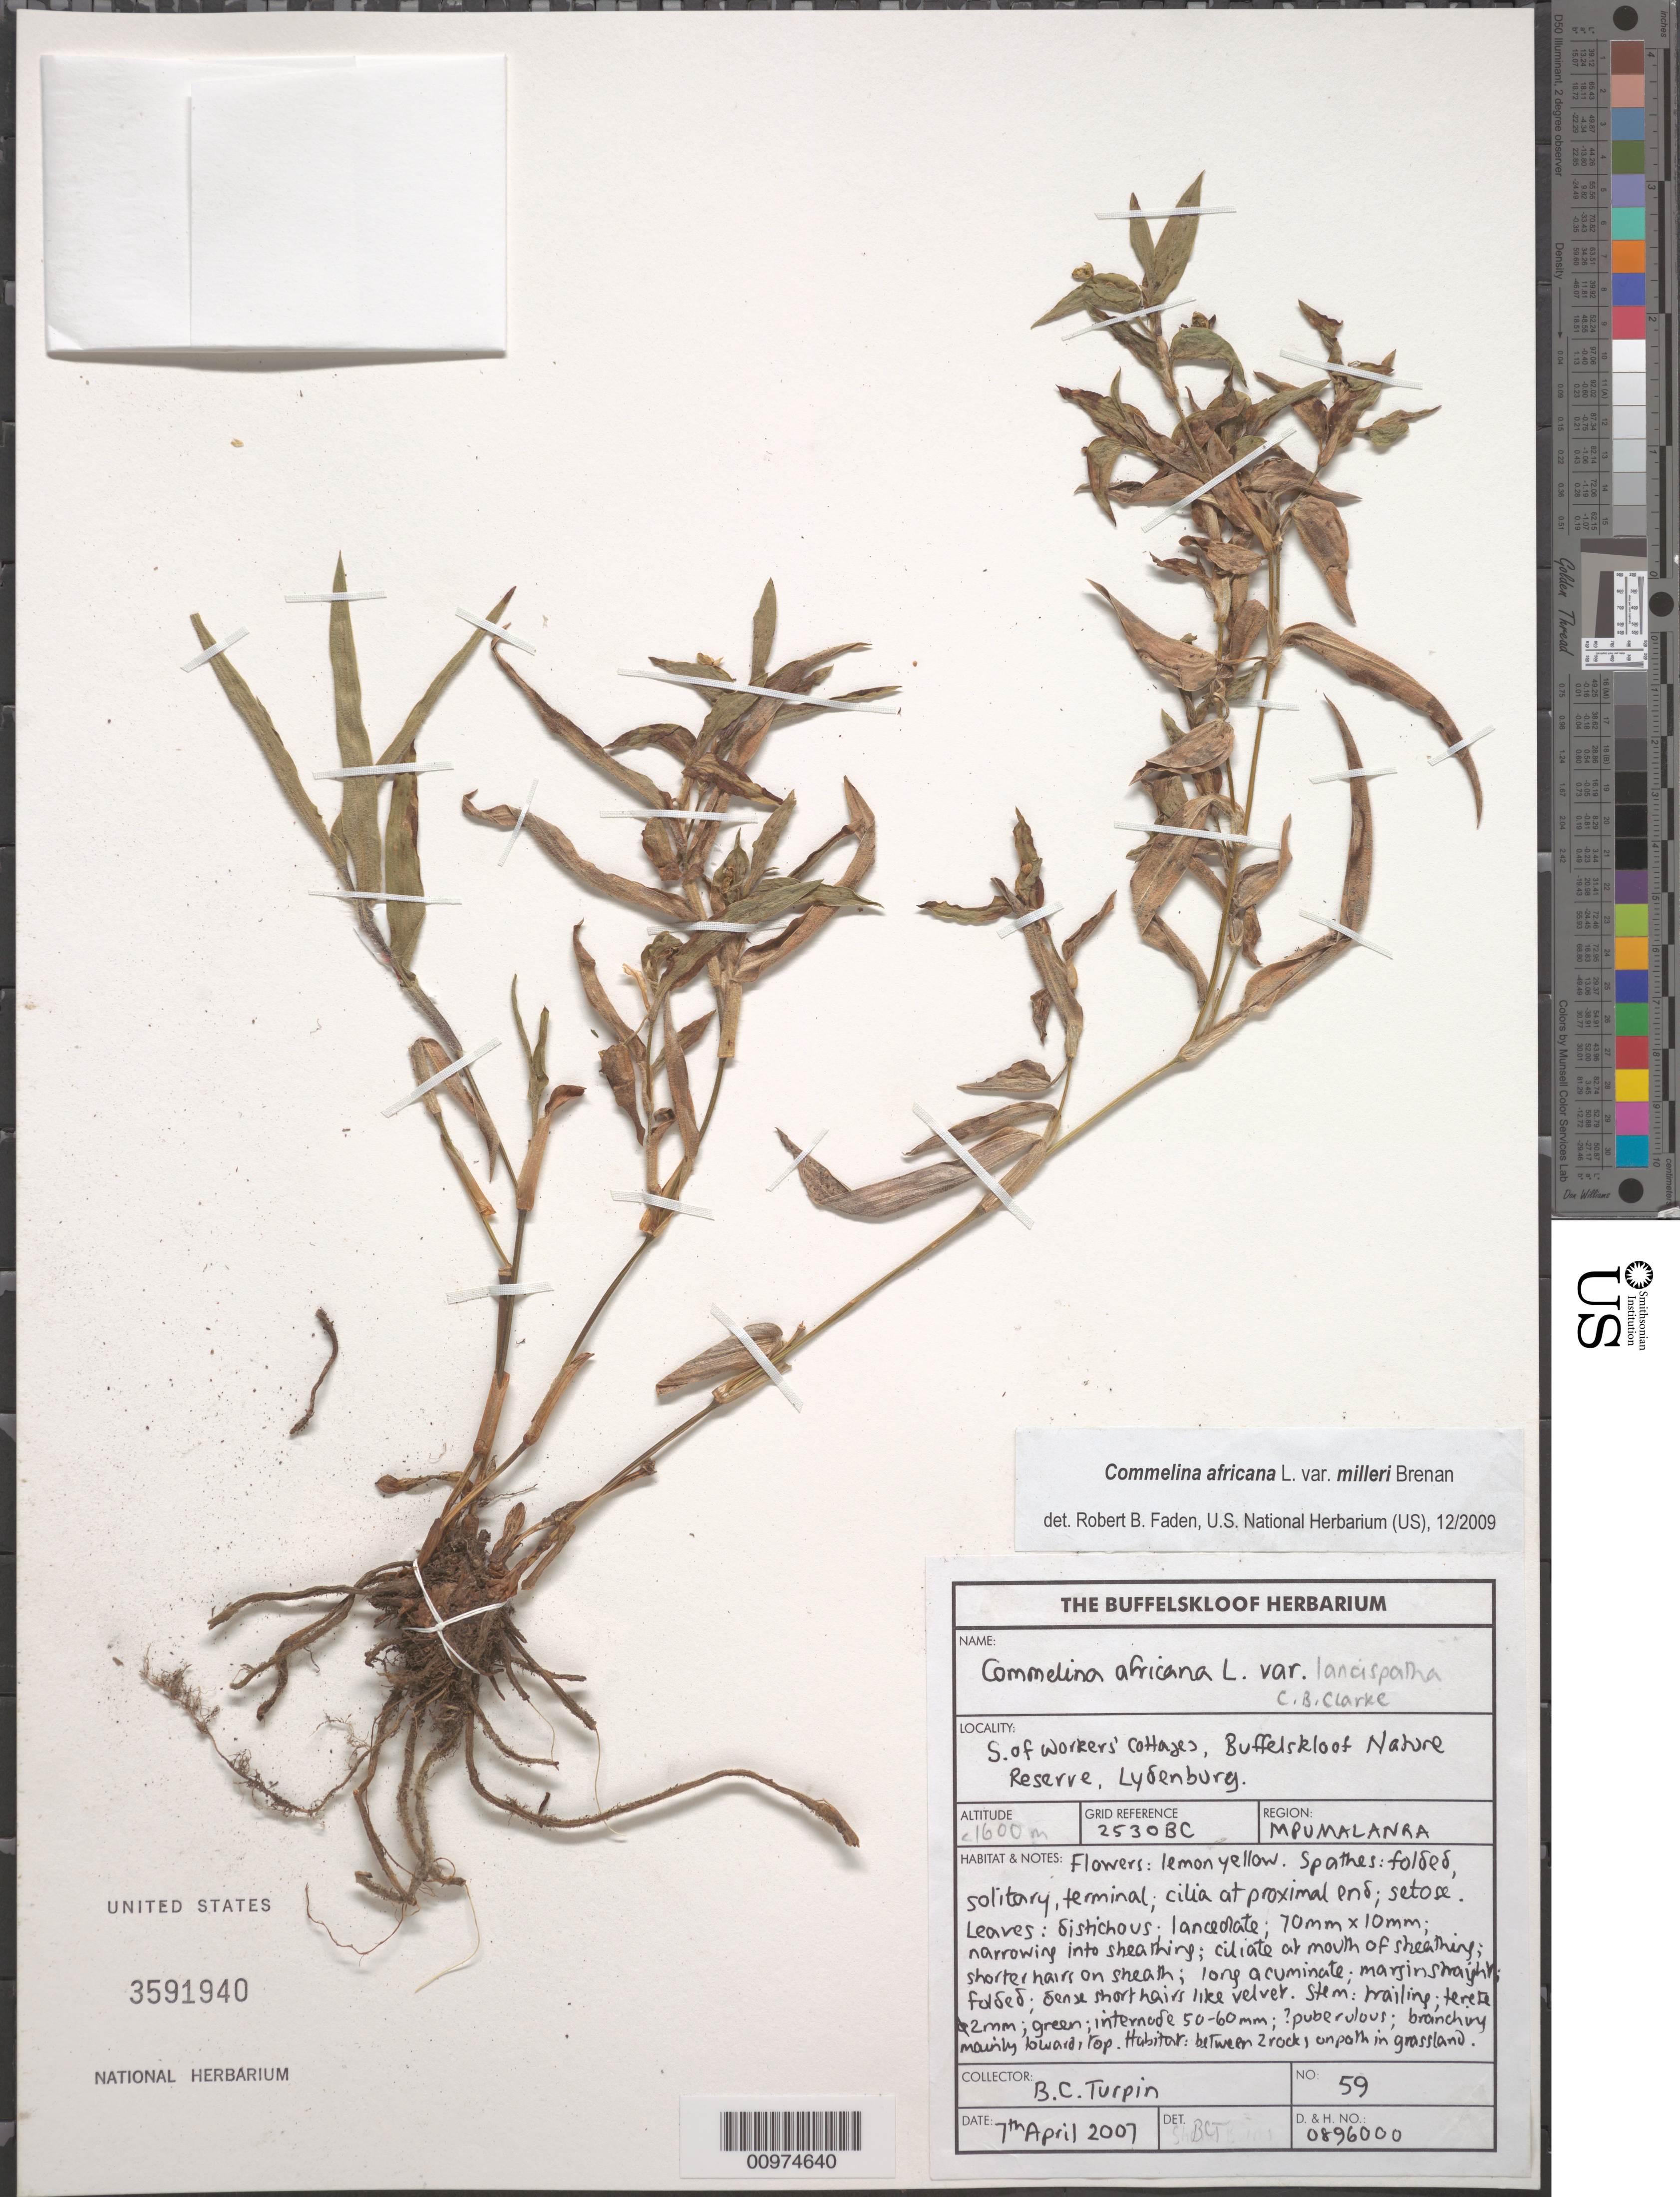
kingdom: Plantae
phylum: Tracheophyta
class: Liliopsida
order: Commelinales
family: Commelinaceae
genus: Commelina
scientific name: Commelina africana var. milleri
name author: Brenan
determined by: Faden, Robert B., (US), Smithsonian Institution - National Museum of Natural History (UNITED STATES)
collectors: B. C. Turpin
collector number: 59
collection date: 2007-04-07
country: South Africa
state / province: Mpumalanga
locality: Transvaal. Lydenburg. S of workers' cottages, Buffelskloof Nature Reserve.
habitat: between 2 rocks, on path in grassland.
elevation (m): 1600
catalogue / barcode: US 3591940